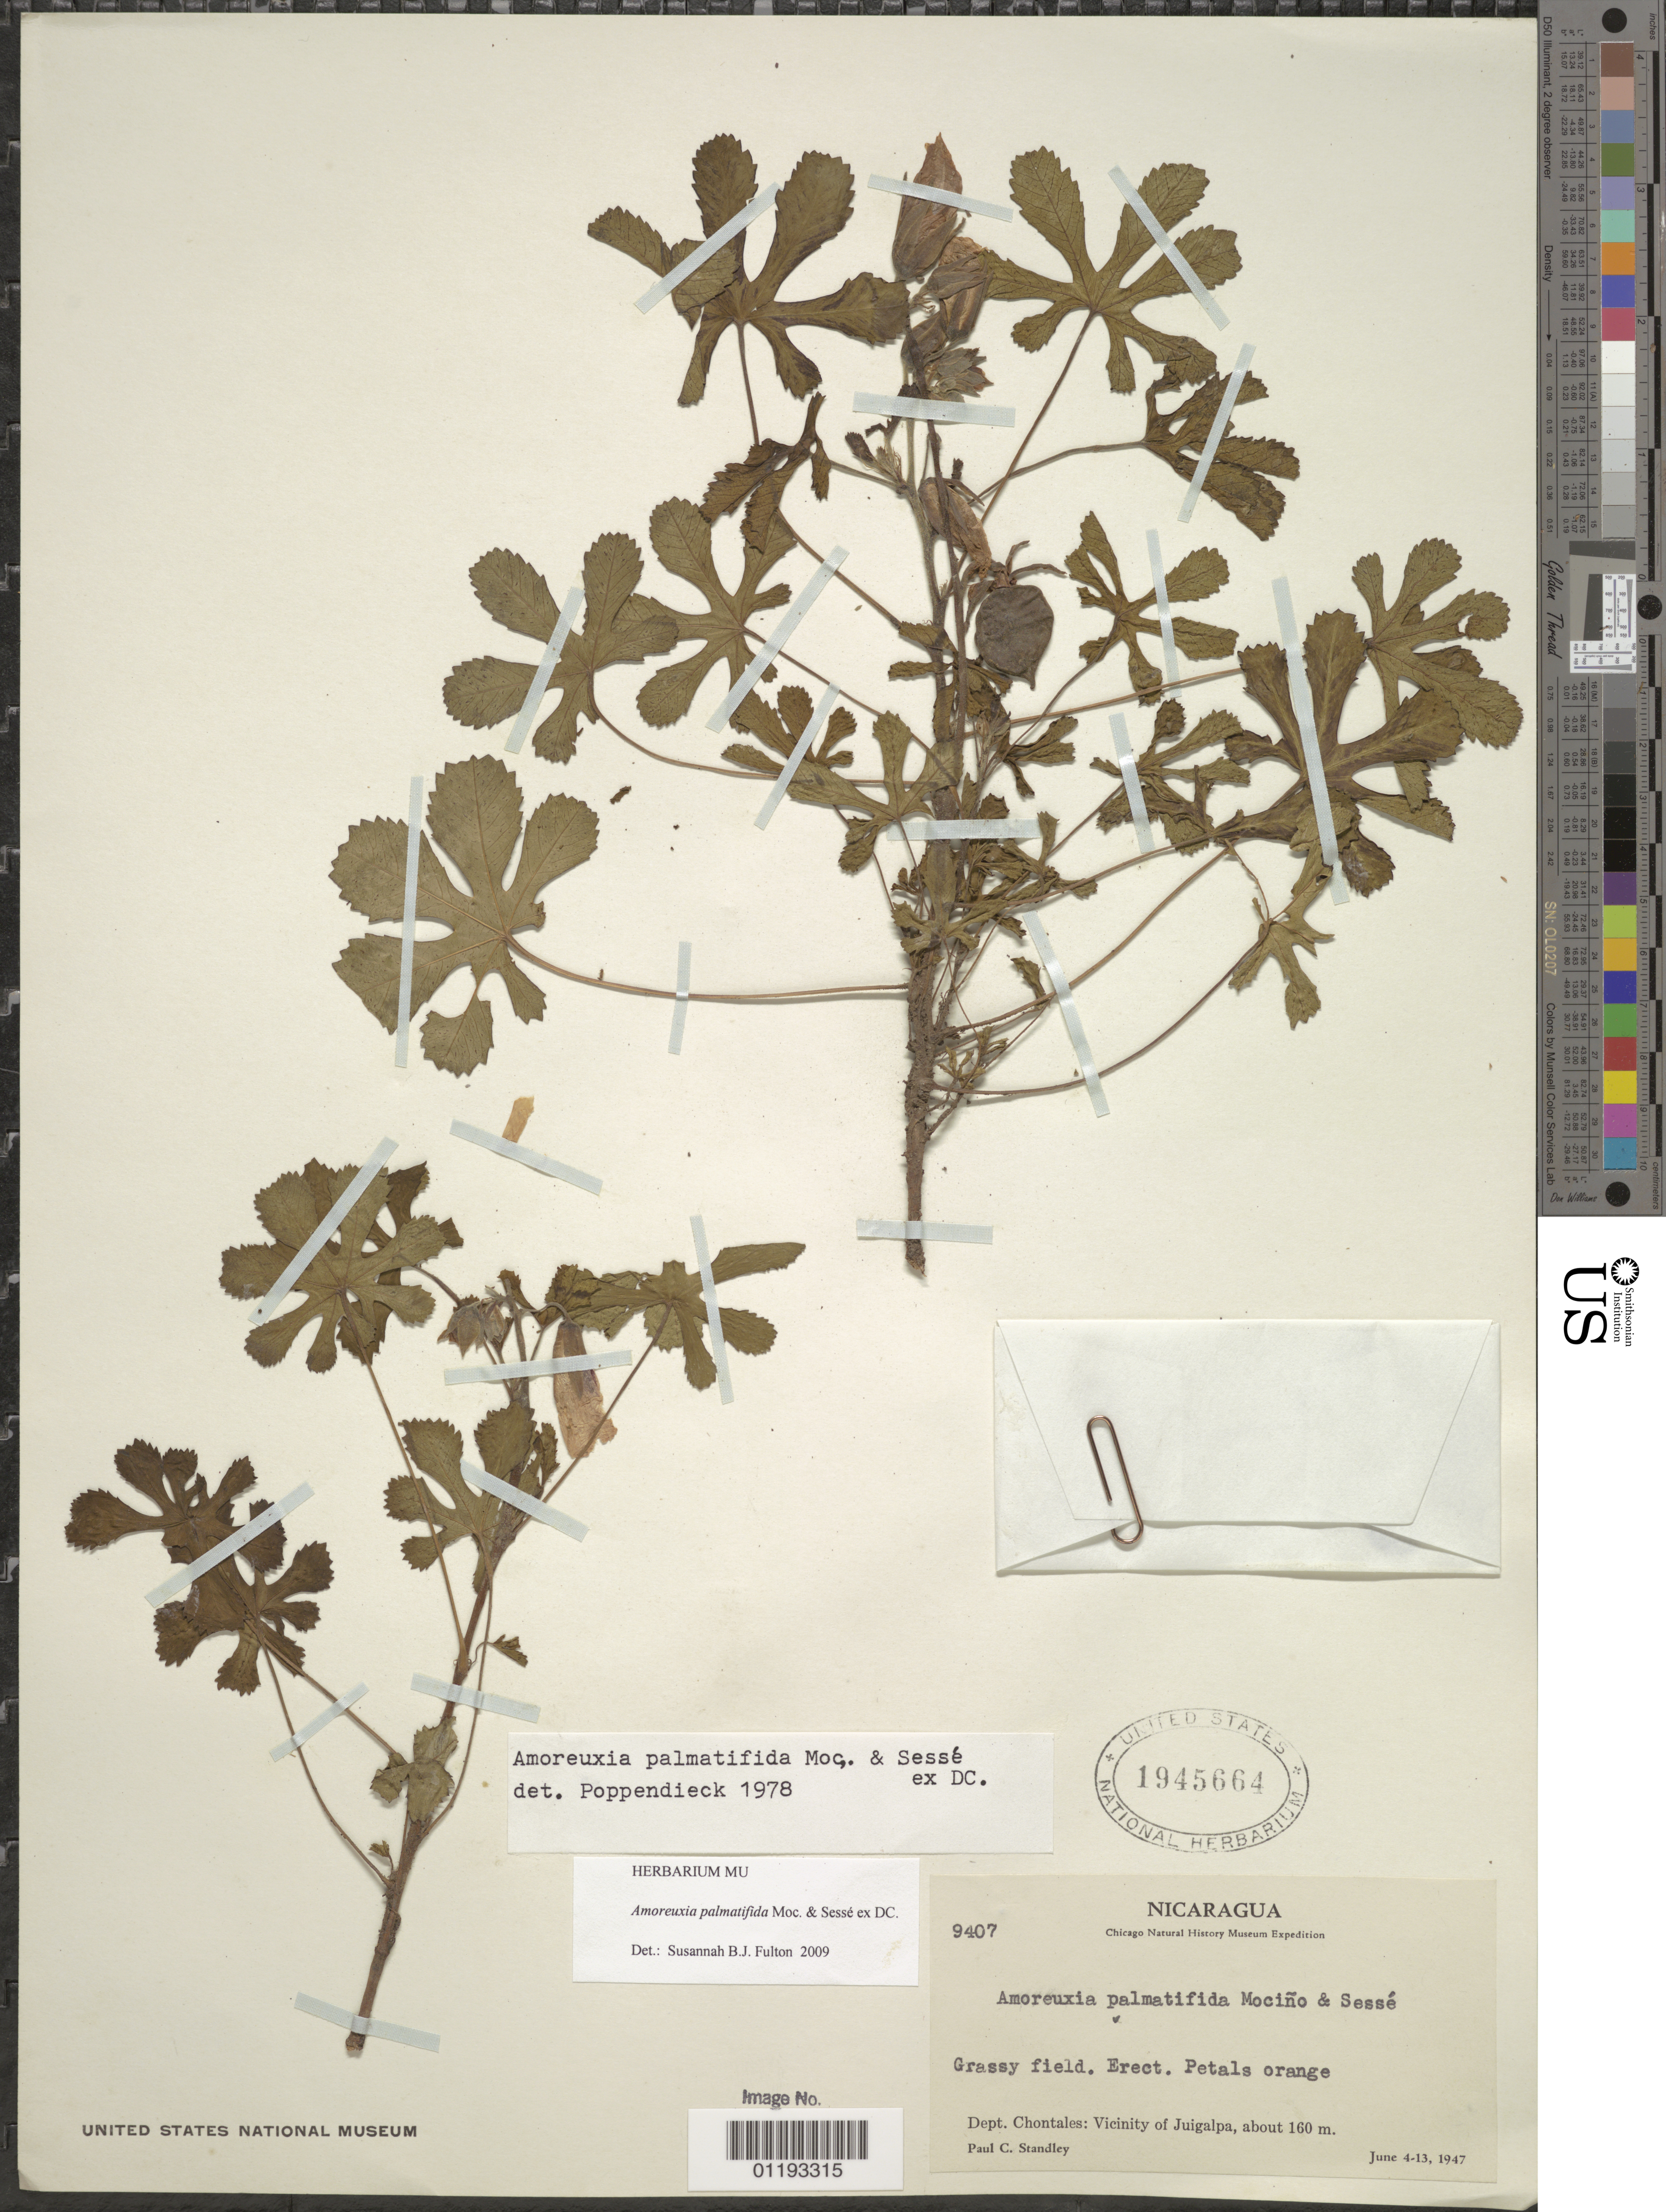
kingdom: Plantae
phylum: Tracheophyta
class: Magnoliopsida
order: Malvales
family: Cochlospermaceae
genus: Amoreuxia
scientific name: Amoreuxia palmatifida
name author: Moc. & Sessé ex DC.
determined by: Fulton, Susannah B.J.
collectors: P. C. Standley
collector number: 9407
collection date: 1947-06-04/1947-06-13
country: Nicaragua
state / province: Chontales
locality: Vicinity of Juigalpa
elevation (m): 160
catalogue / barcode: US 1945664